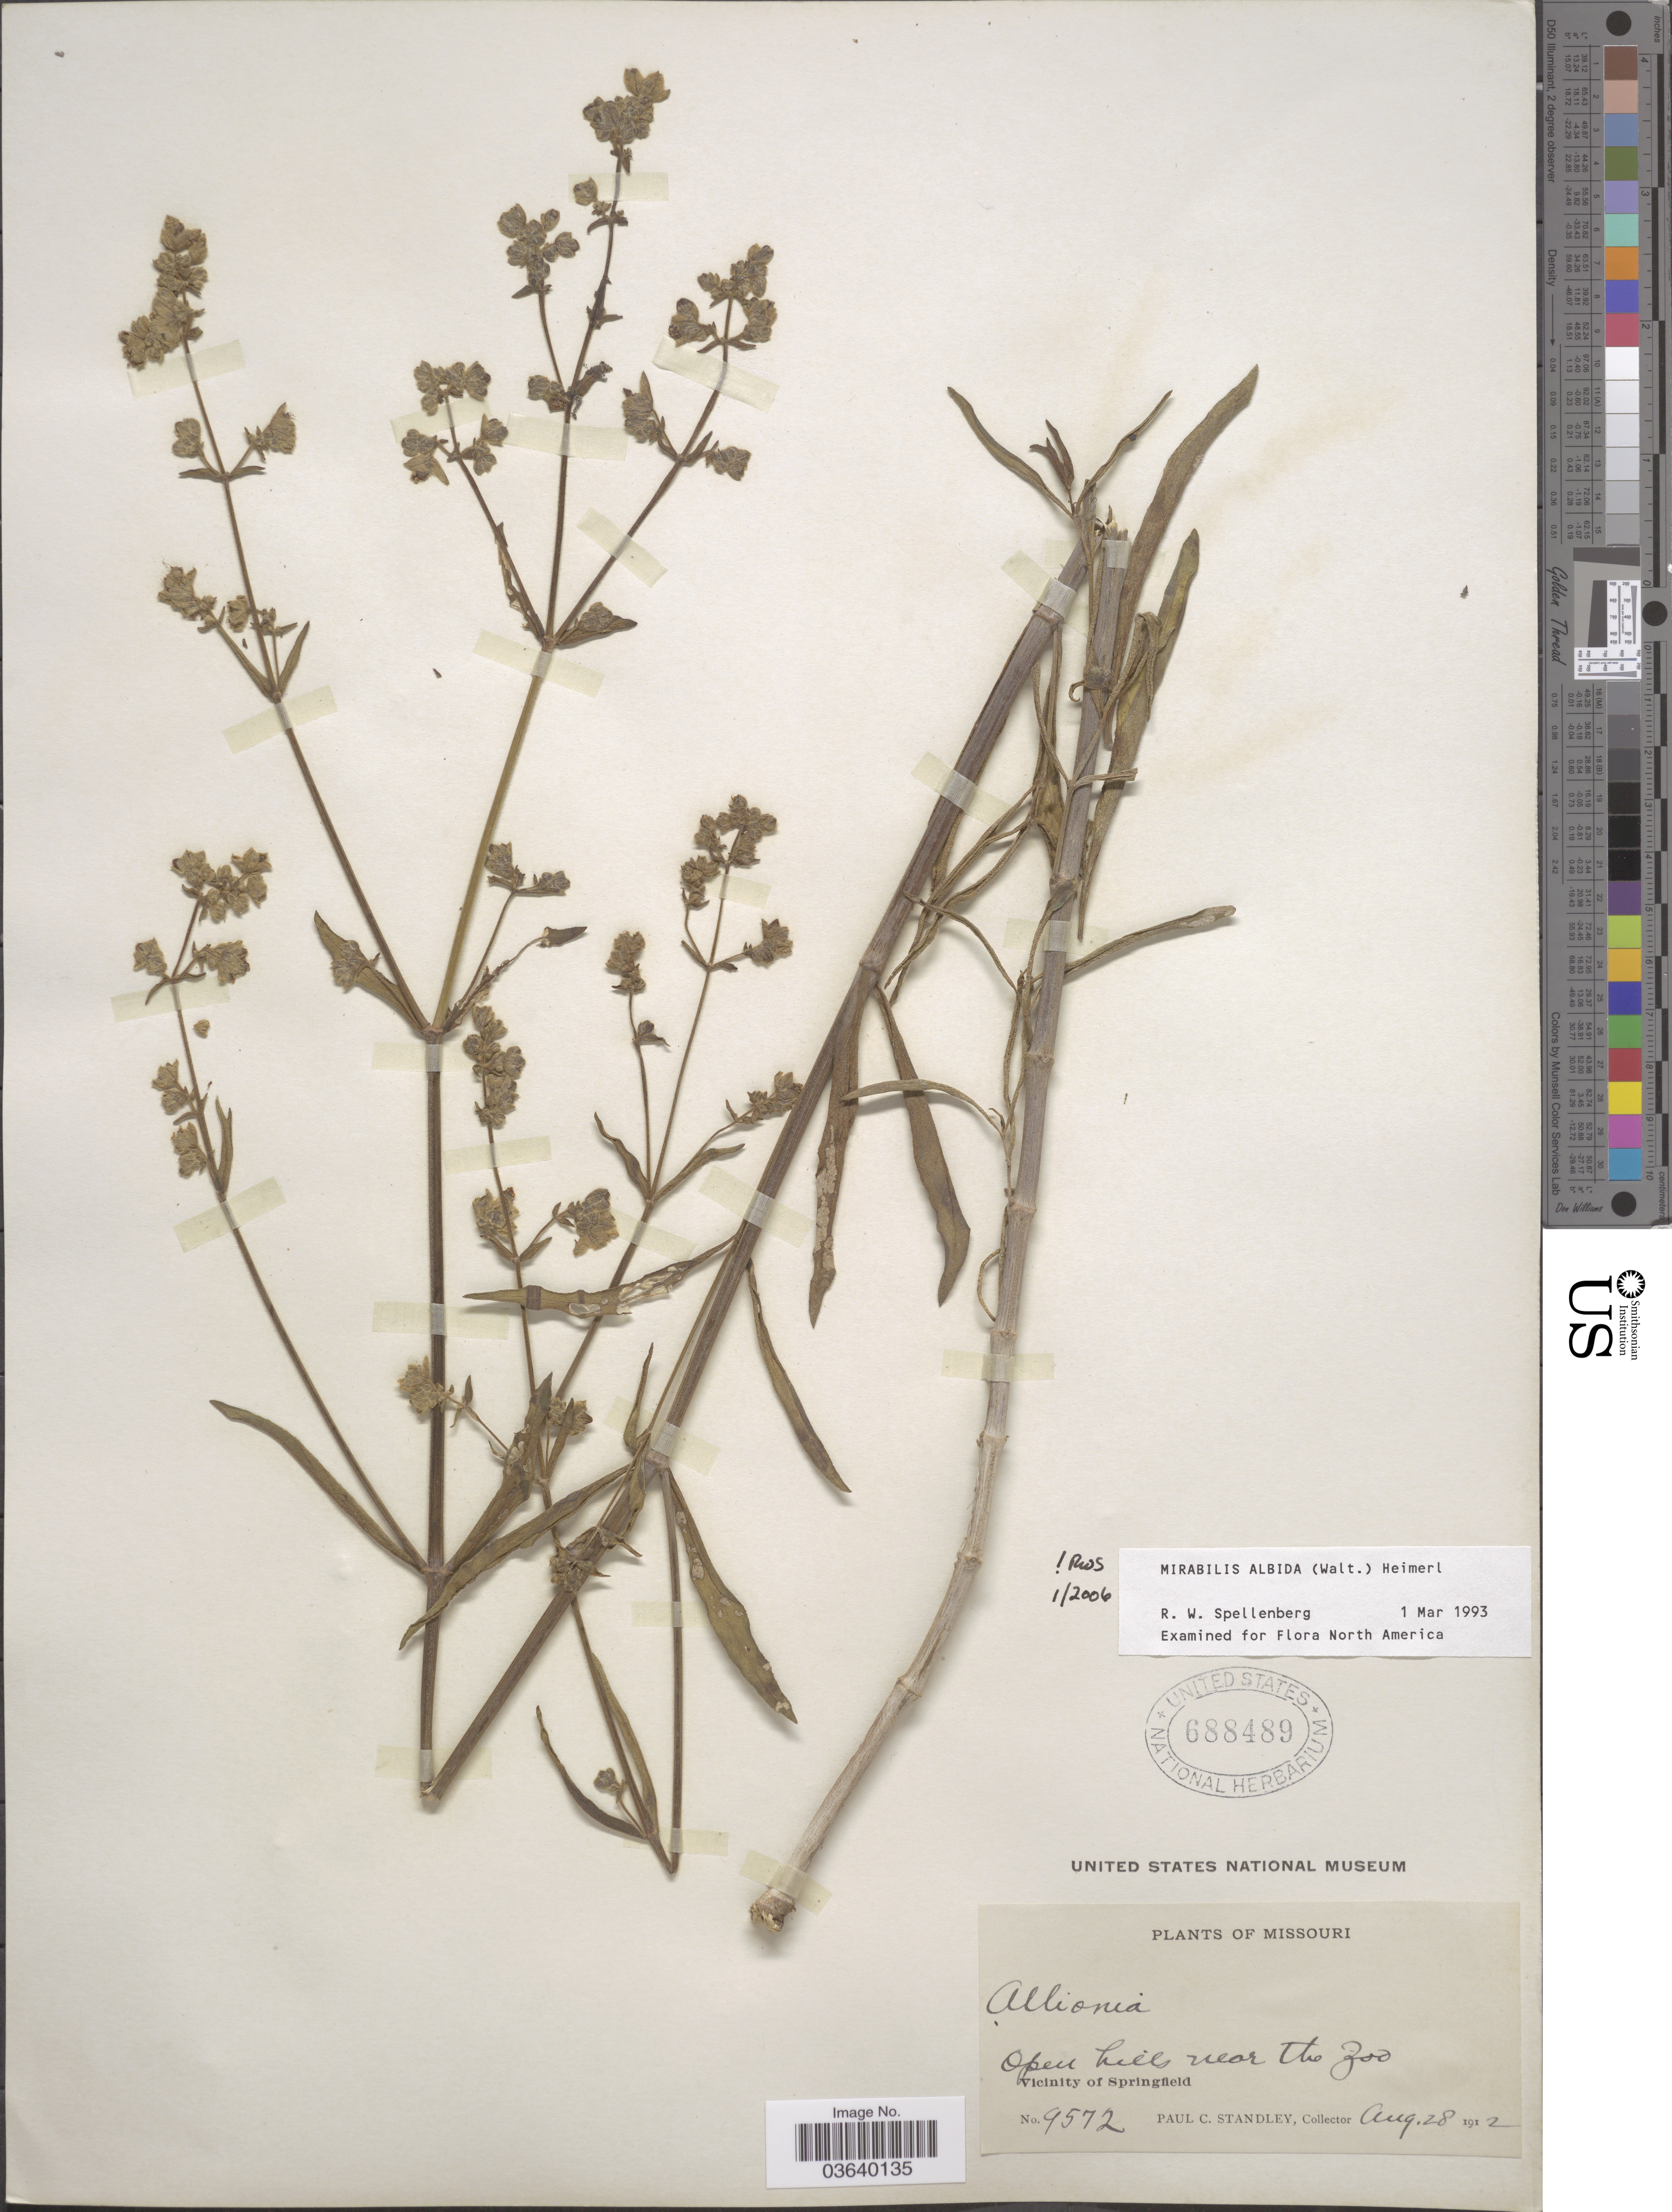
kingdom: Plantae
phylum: Tracheophyta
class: Magnoliopsida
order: Caryophyllales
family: Nyctaginaceae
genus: Mirabilis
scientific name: Mirabilis albida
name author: (Walter) Heimerl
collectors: P. C. Standley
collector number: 9572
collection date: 1912-08-28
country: United States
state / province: Missouri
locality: Open hills near the Zoo. Vicinity of Springfield.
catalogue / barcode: US 688489